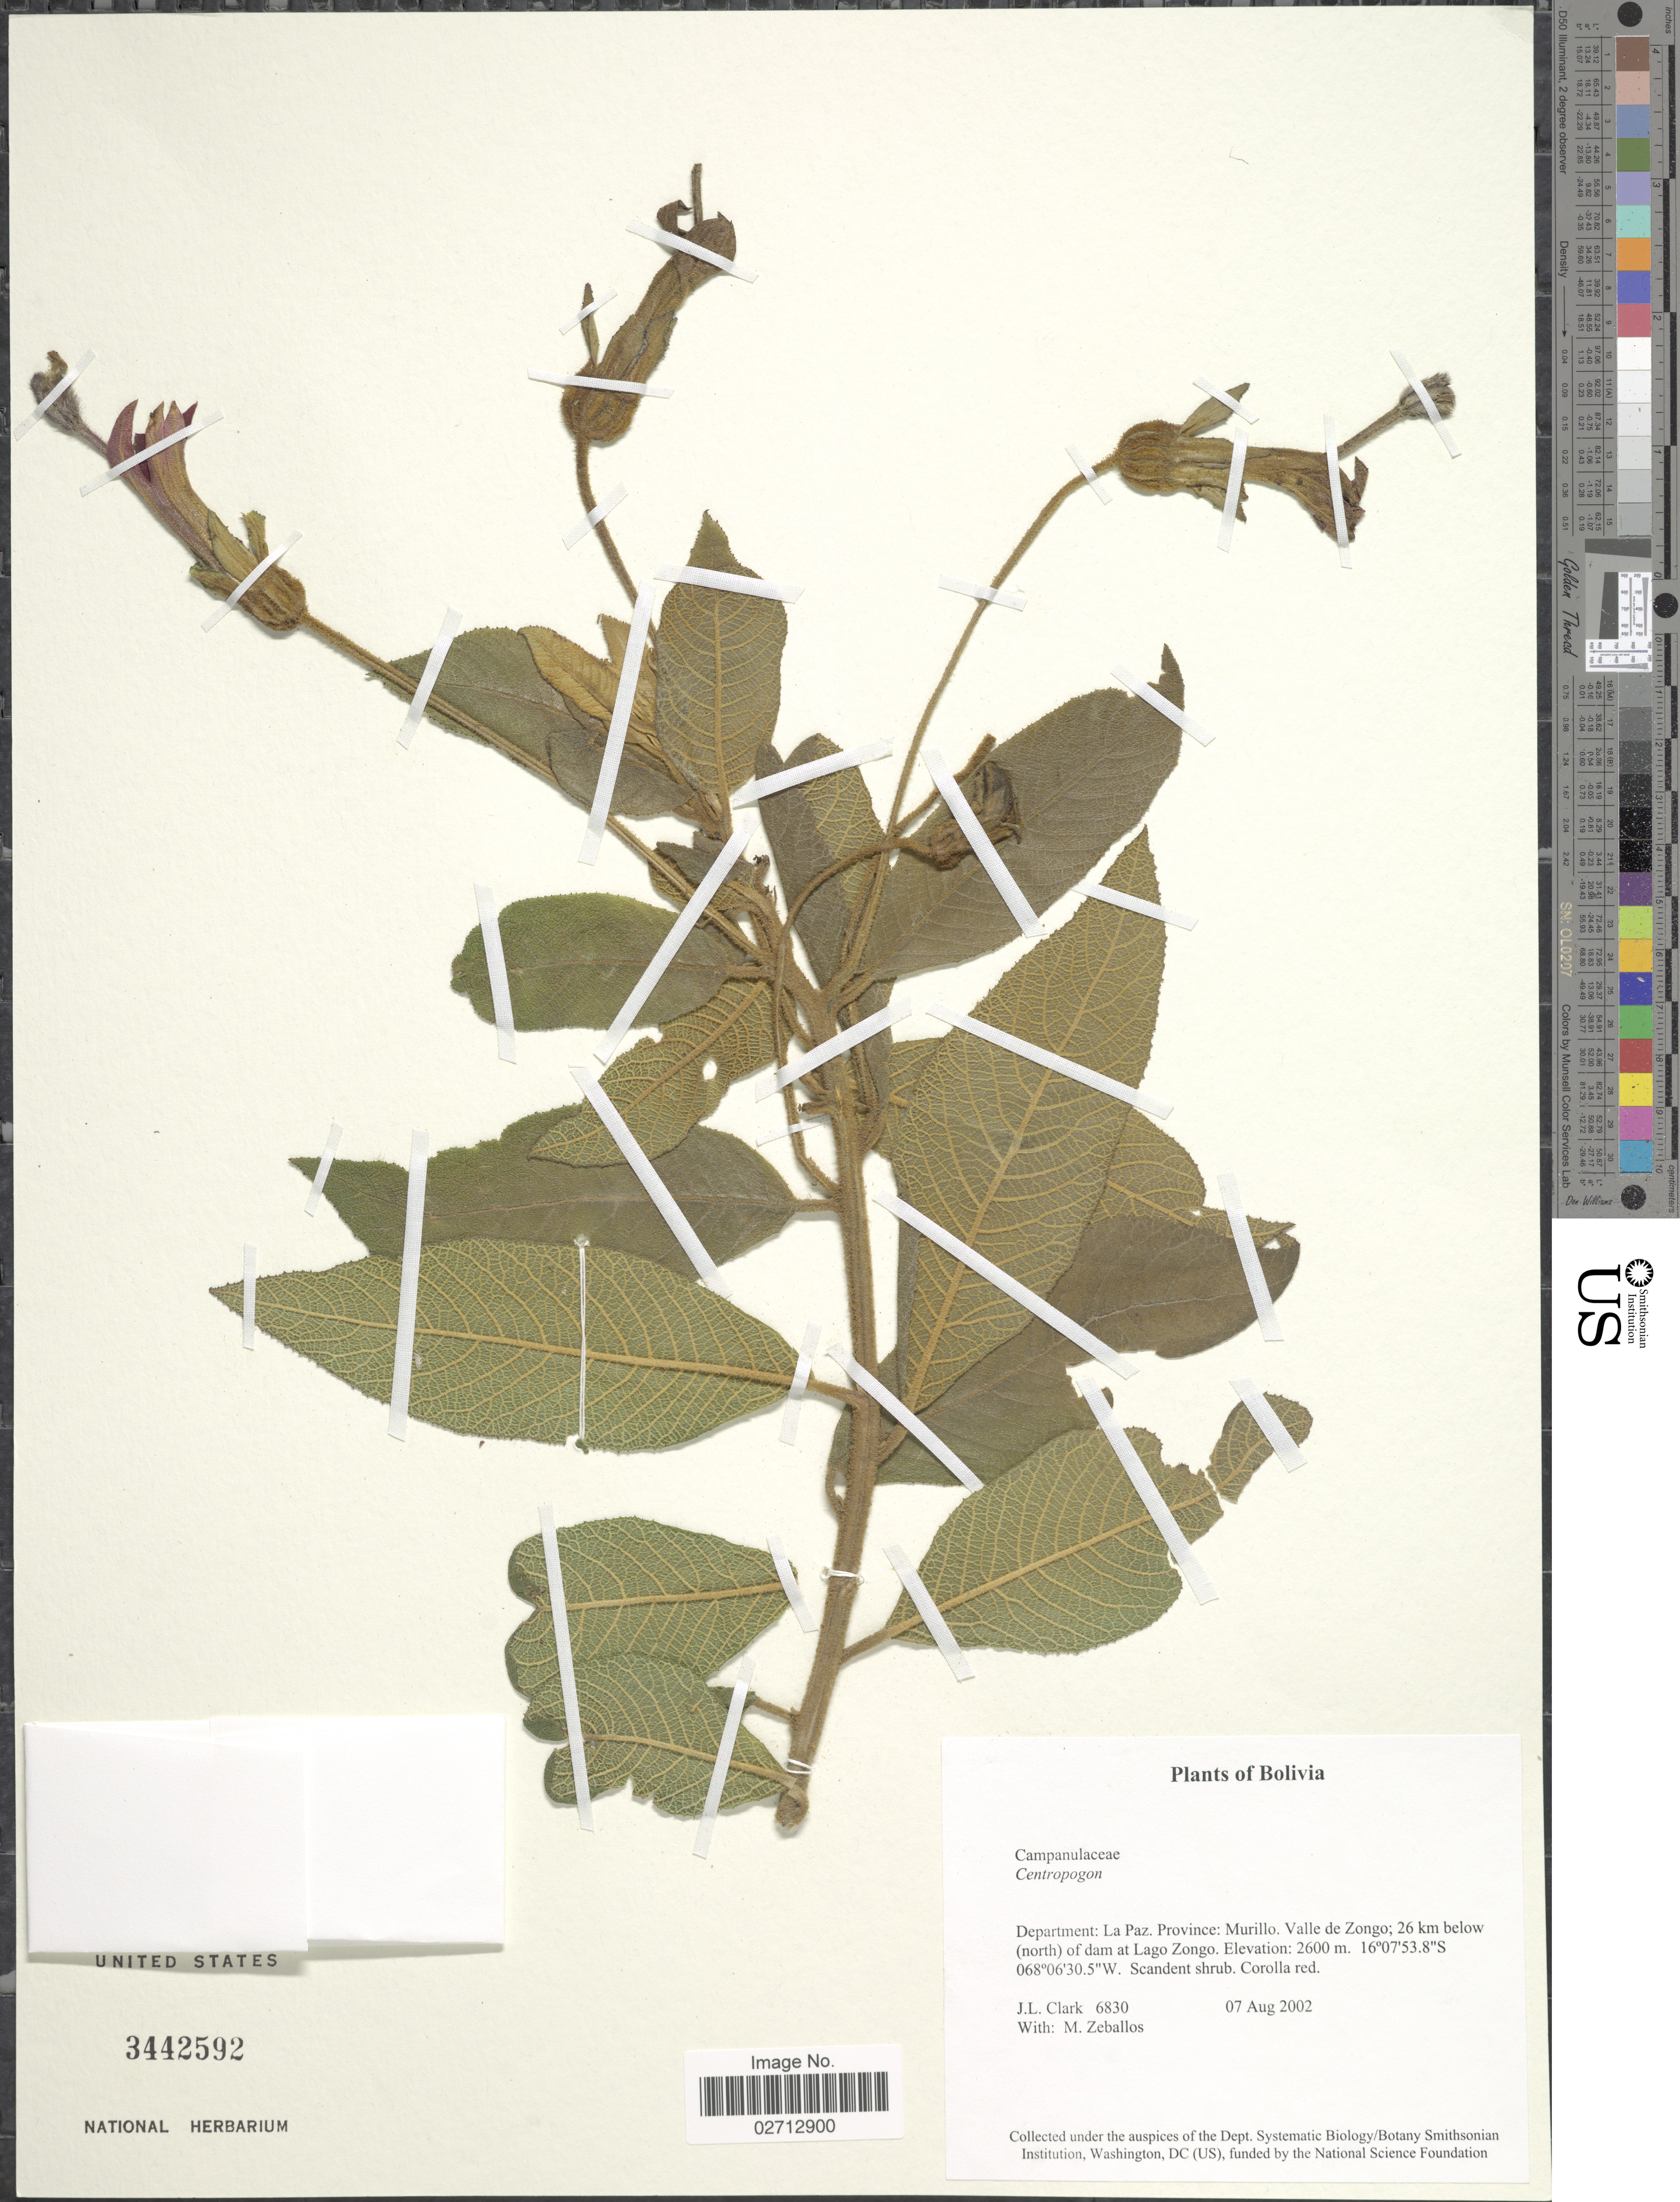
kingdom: Plantae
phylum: Tracheophyta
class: Magnoliopsida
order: Asterales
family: Campanulaceae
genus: Centropogon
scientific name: Centropogon mandonis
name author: Zahlbr.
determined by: Lagomarsino, L. P.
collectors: J. L. Clark & M. Zeballos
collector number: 6830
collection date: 2002-08-07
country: Bolivia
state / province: La Paz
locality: Province: Murillo. Valle de Zongo; 26 km below (north) of dam at Lago Zongo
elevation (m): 2600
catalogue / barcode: US 3442592